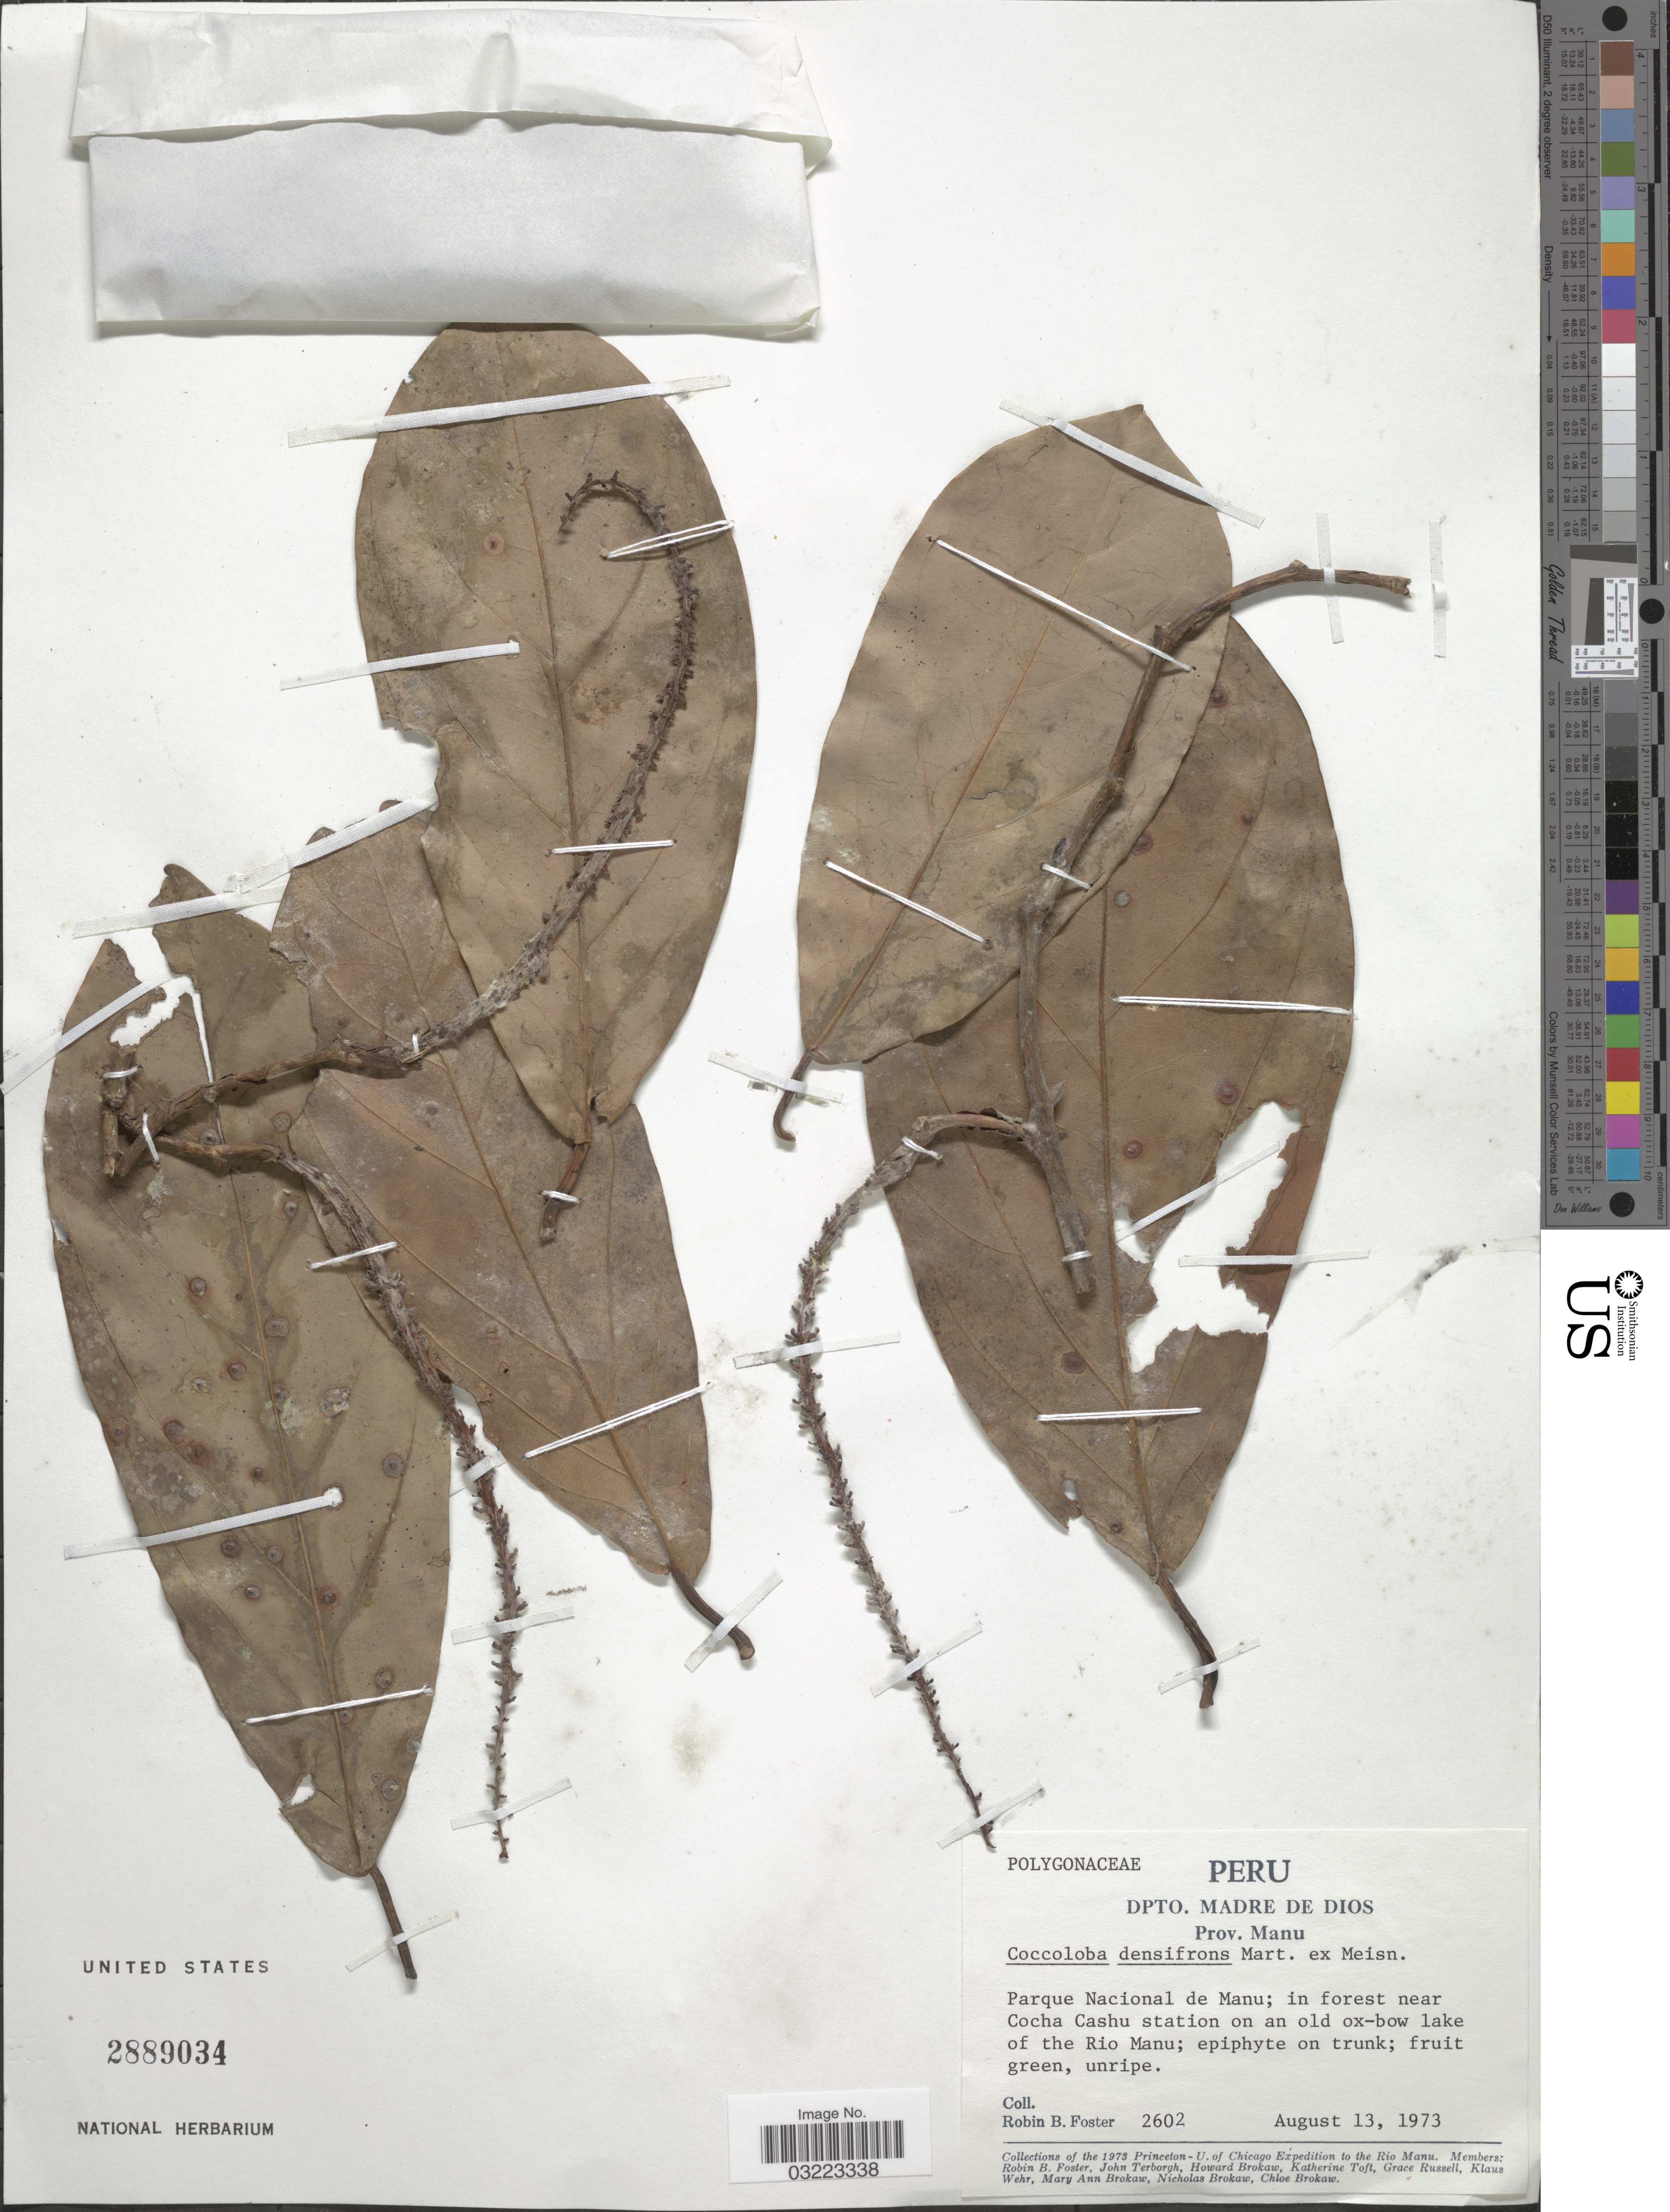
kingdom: Plantae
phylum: Tracheophyta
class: Magnoliopsida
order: Caryophyllales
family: Polygonaceae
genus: Coccoloba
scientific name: Coccoloba densifrons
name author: Mart. ex Meisn.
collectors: R. B. Foster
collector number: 2602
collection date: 1973-08-13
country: Peru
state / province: Madre de Dios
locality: Dpto. Madre de Dios. Prov. Manu. Parque Nacional de Manu; in forest near Cocha Cashu station on an old ox-bow lake of the Rio Manu.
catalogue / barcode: US 2889034